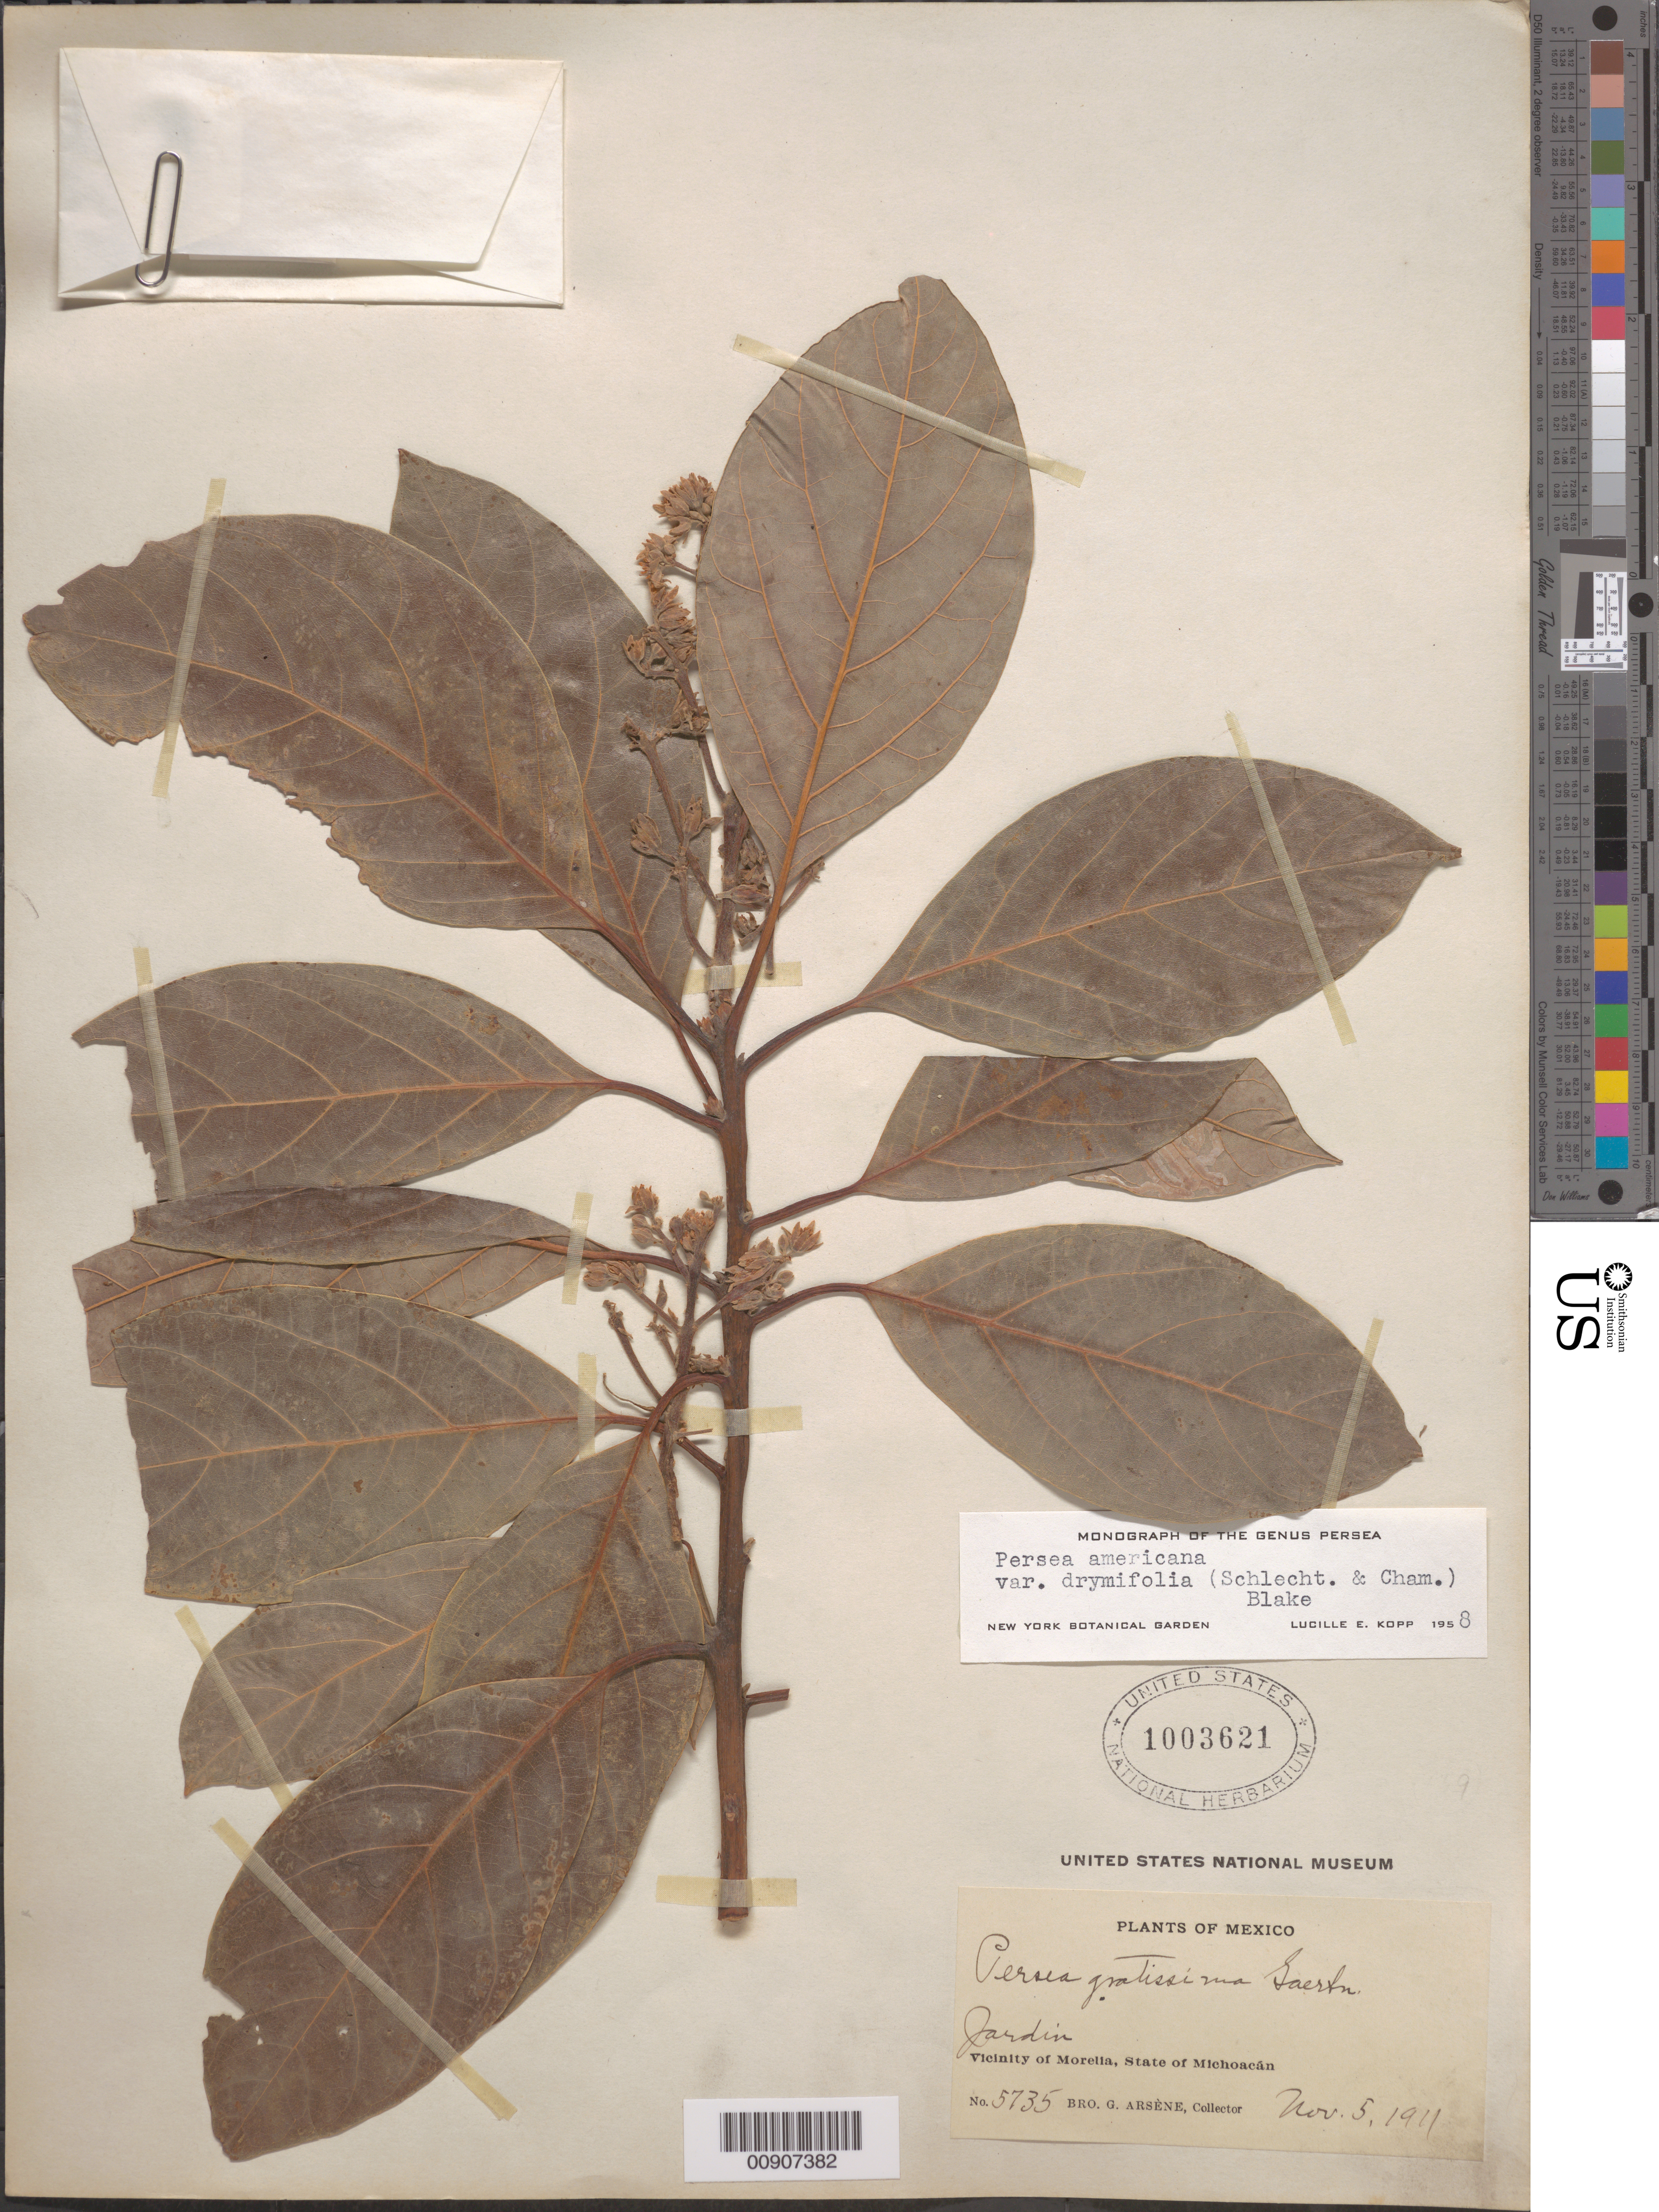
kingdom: Plantae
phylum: Tracheophyta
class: Magnoliopsida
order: Laurales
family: Lauraceae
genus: Persea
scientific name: Persea americana var. drymifolia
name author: (Schltdl. & Cham.) S.F. Blake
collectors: Bro. G. Arsène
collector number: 5735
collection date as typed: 05 Nov 1911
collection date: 1911-11-05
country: Mexico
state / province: Michoacán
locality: Jardin. Vicinity of Morelia, State of Michoacán.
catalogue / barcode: US 1003621